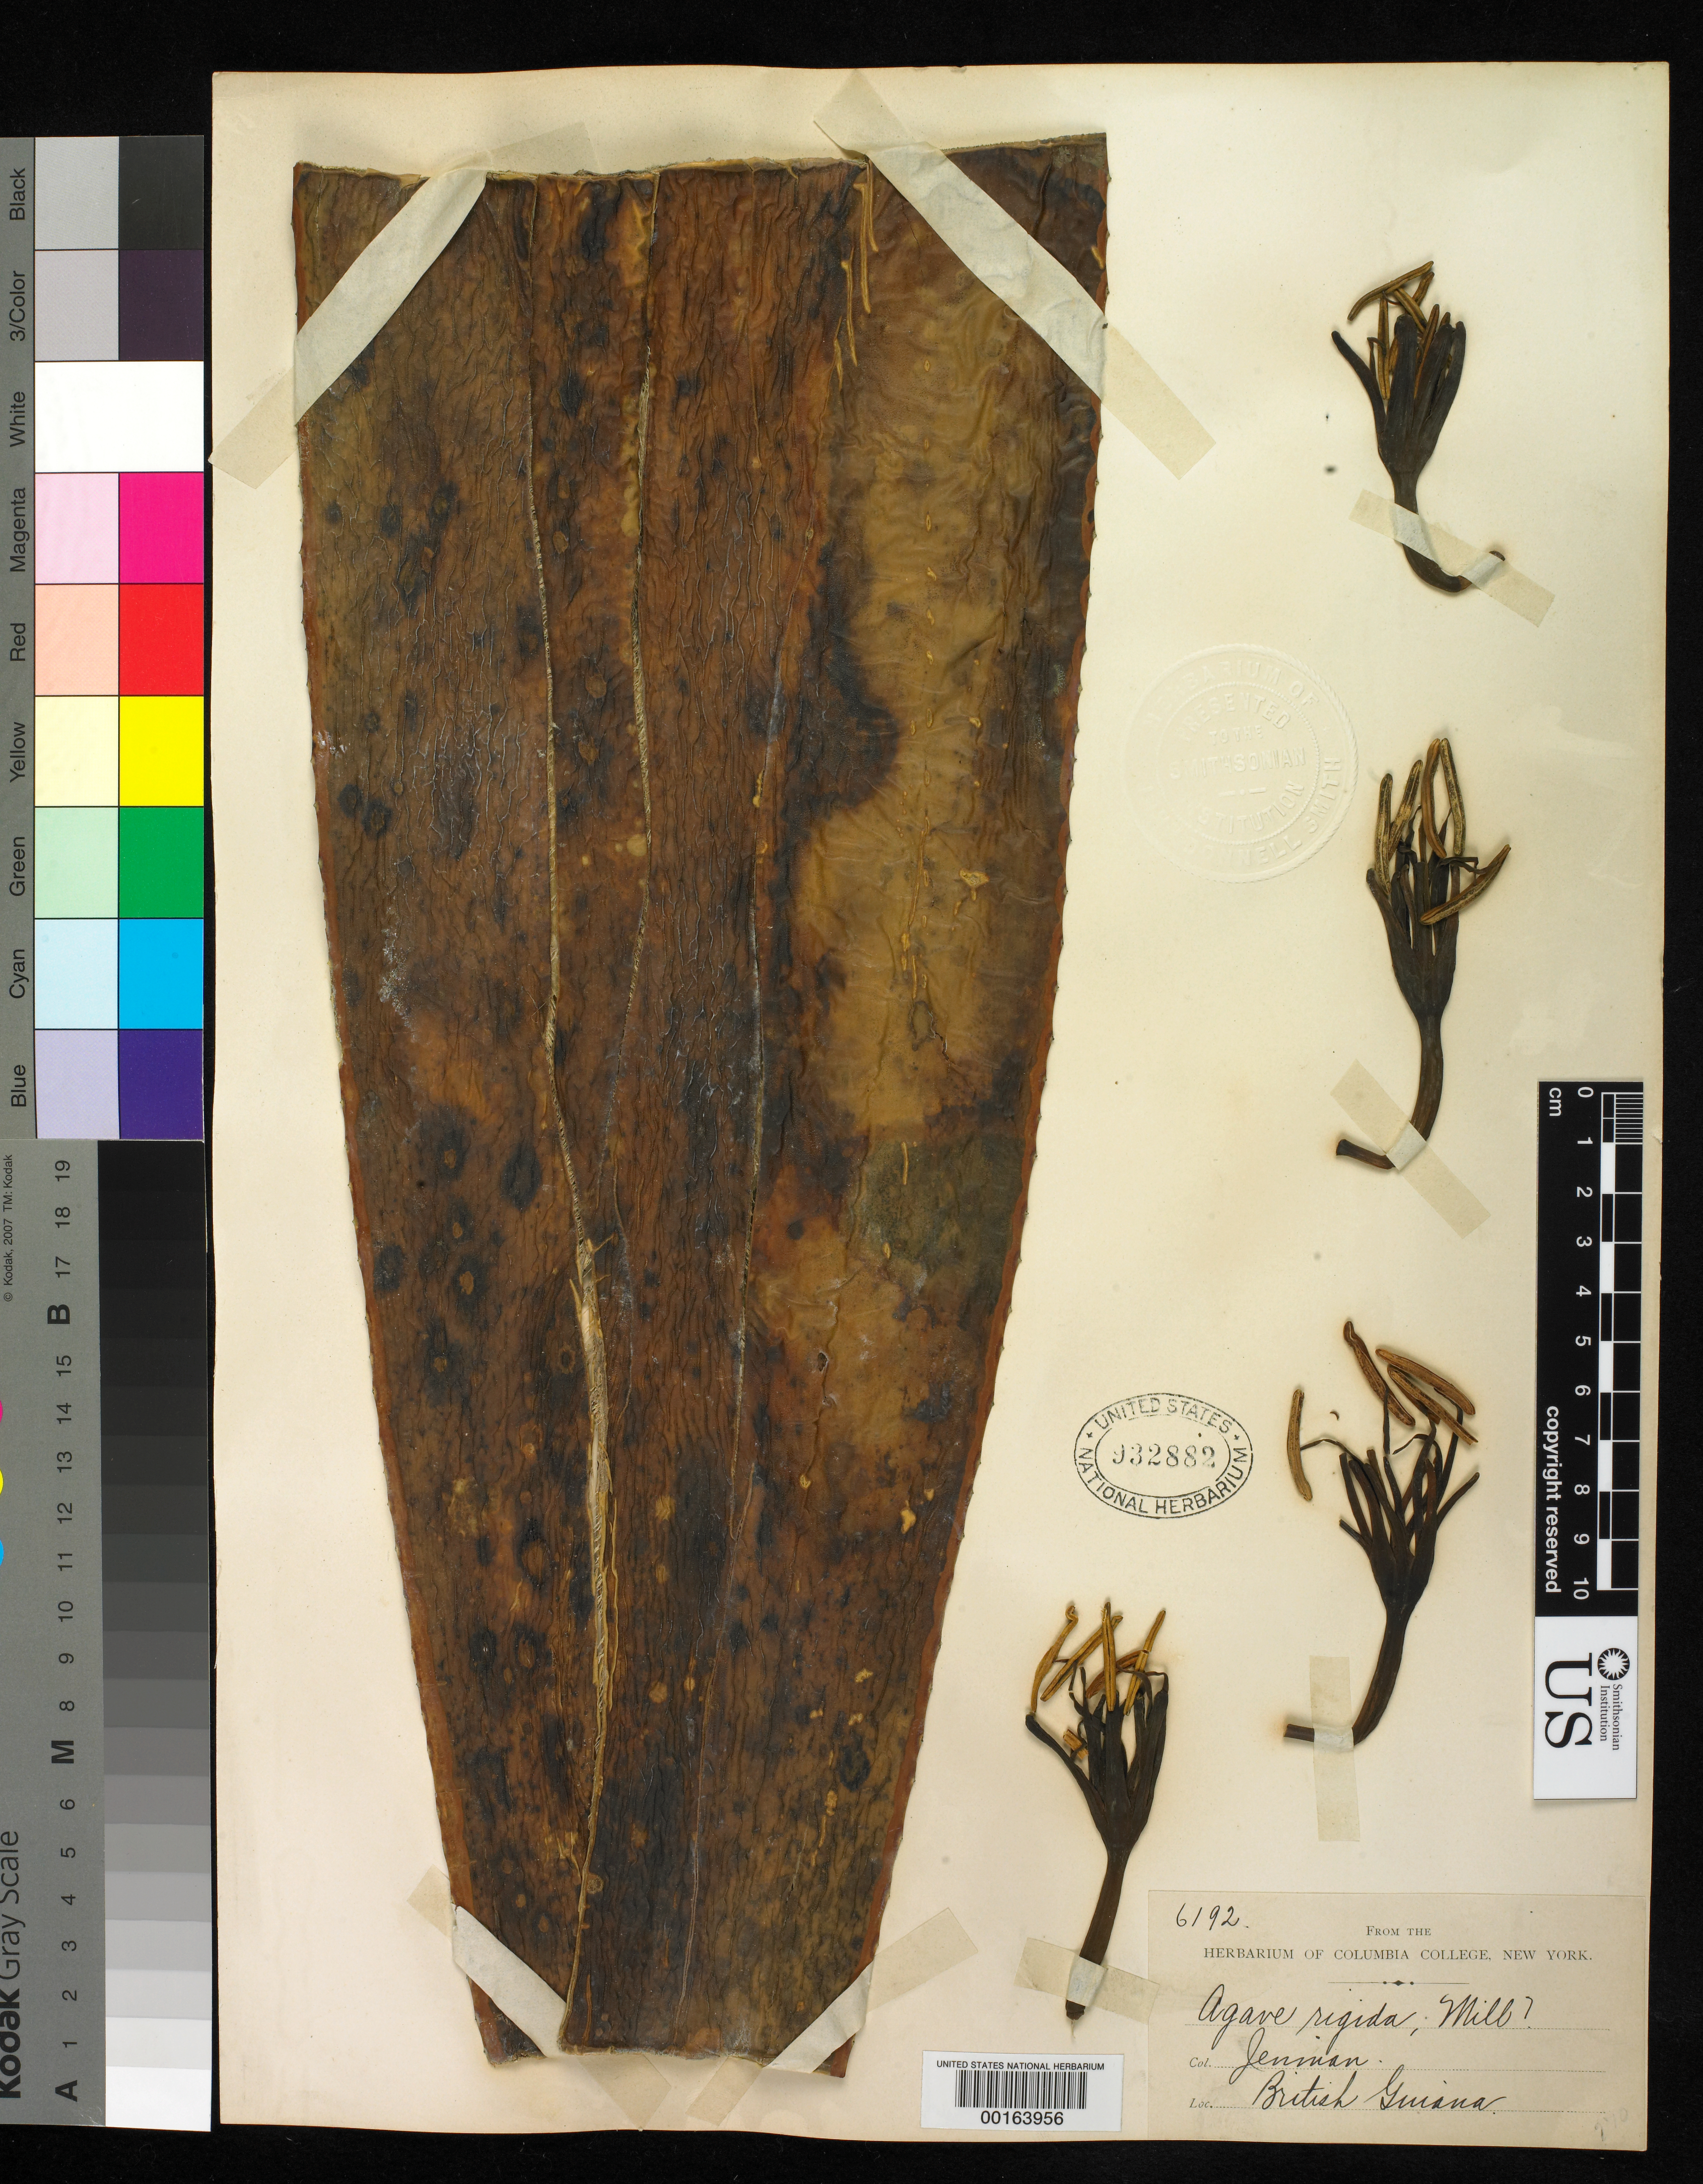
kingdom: Plantae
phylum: Tracheophyta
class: Liliopsida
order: Asparagales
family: Asparagaceae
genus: Agave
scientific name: Agave rigida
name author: Mill.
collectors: G. S. Jenman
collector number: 6192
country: Guyana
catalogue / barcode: US 932882